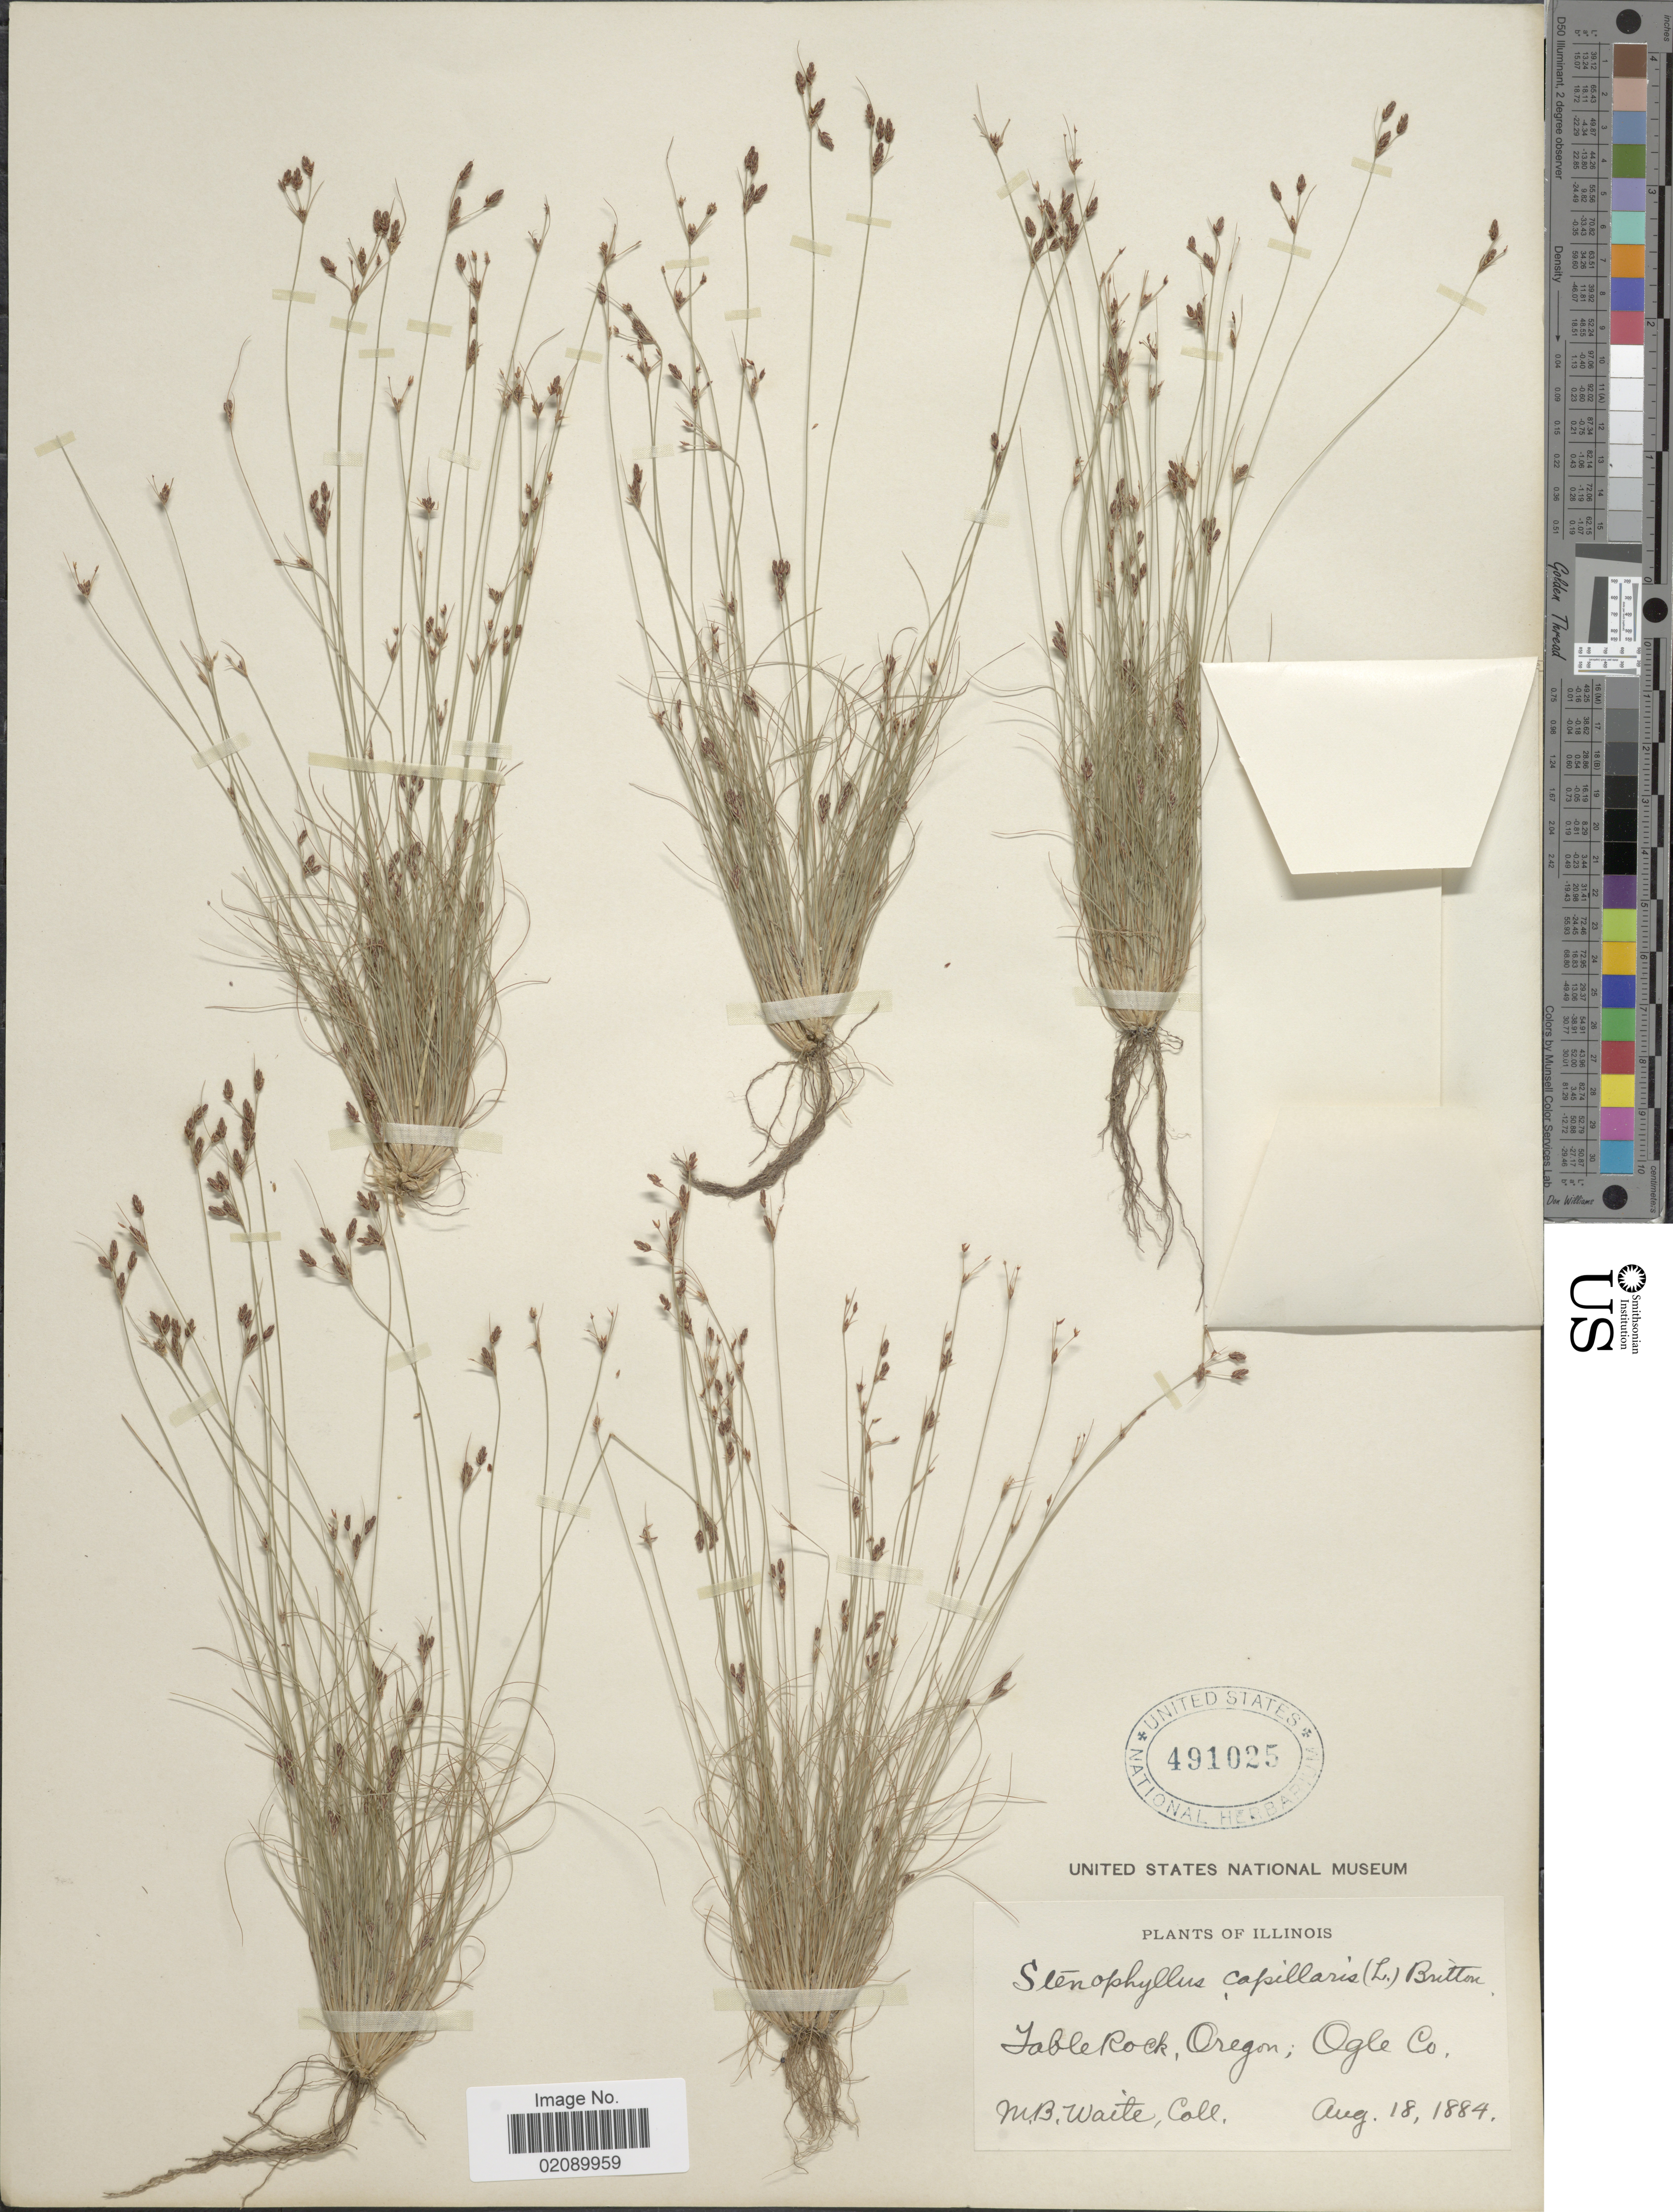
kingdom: Plantae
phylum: Tracheophyta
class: Liliopsida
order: Poales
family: Cyperaceae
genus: Bulbostylis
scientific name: Bulbostylis capillaris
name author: (L.) Kunth ex C.B. Clarke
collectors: M. B. Waite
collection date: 1884-08-18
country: United States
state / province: Oregon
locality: Table Rock, Oregon, Ogle Co.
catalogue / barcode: US 491025